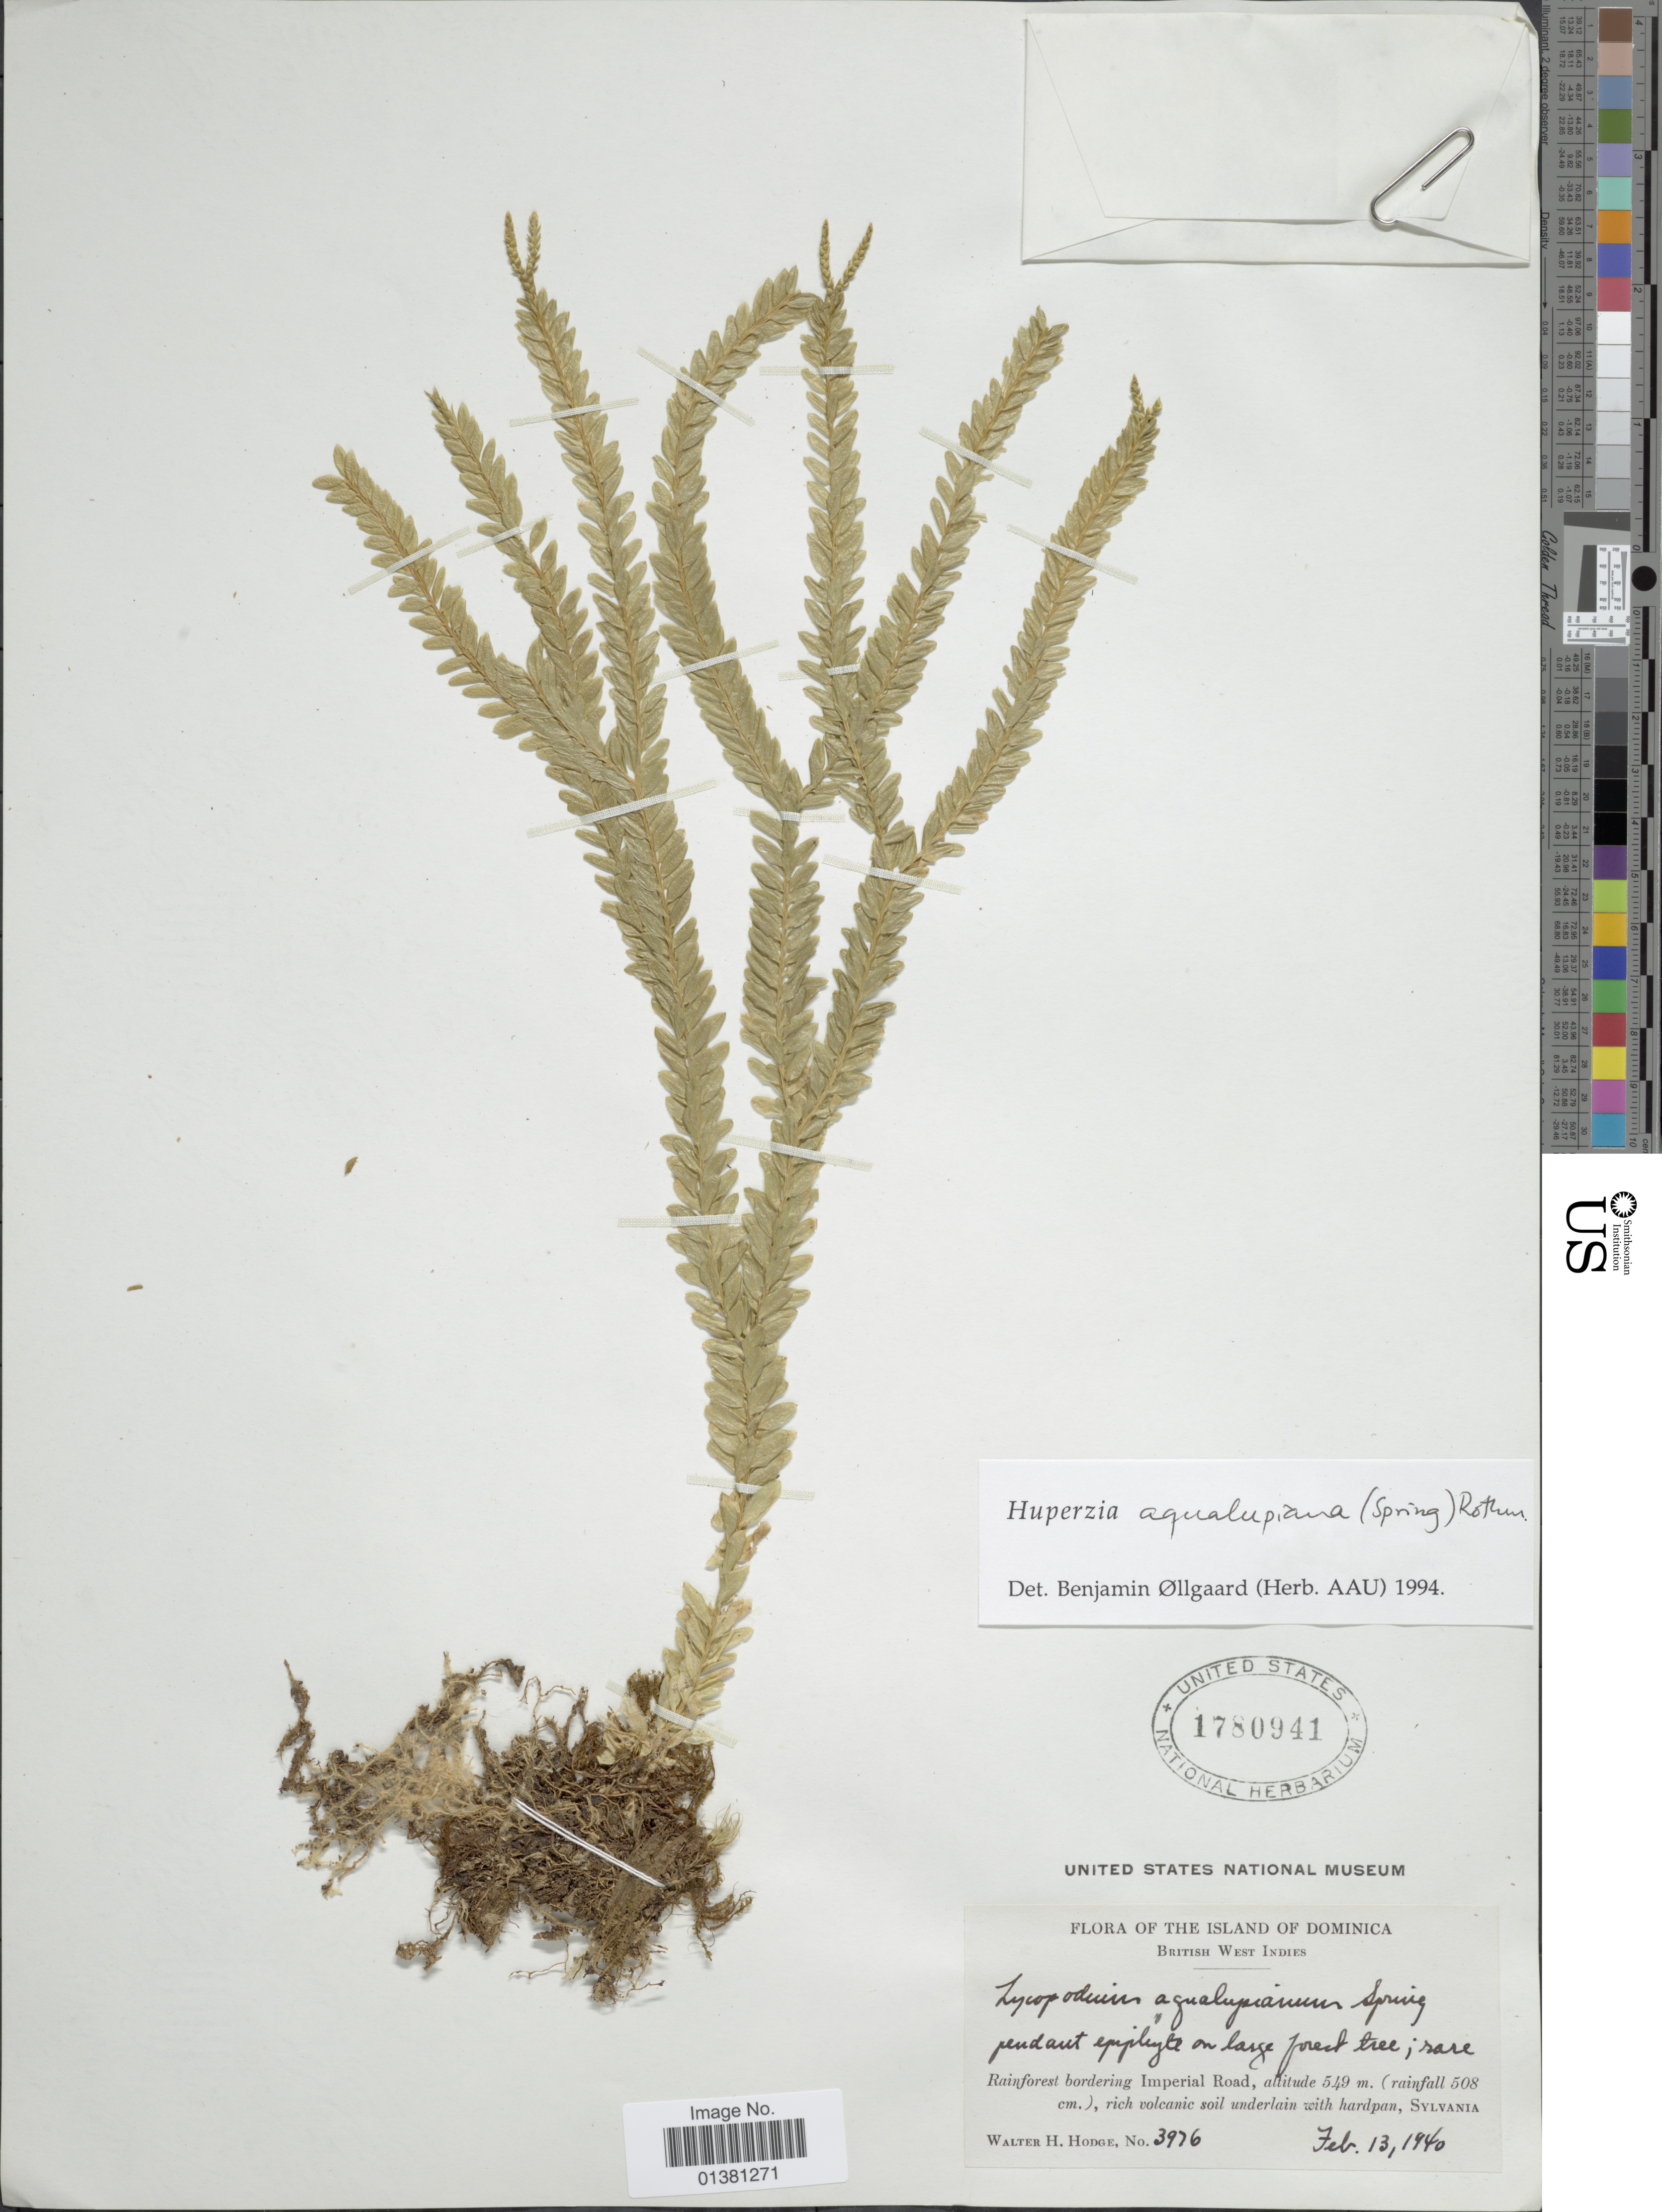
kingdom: Plantae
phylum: Tracheophyta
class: Lycopodiopsida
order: Lycopodiales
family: Lycopodiaceae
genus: Phlegmariurus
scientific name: Phlegmariurus aqualupianus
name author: (Spring) B. Øllg.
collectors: W. Hodge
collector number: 3976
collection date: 1940-02-13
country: Dominica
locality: The Island of Dominica, british West Indies, Rainforest bordering Imperial Road, rich volcanic soil underlain with hardpan, Sylvania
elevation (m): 549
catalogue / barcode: US 1780941